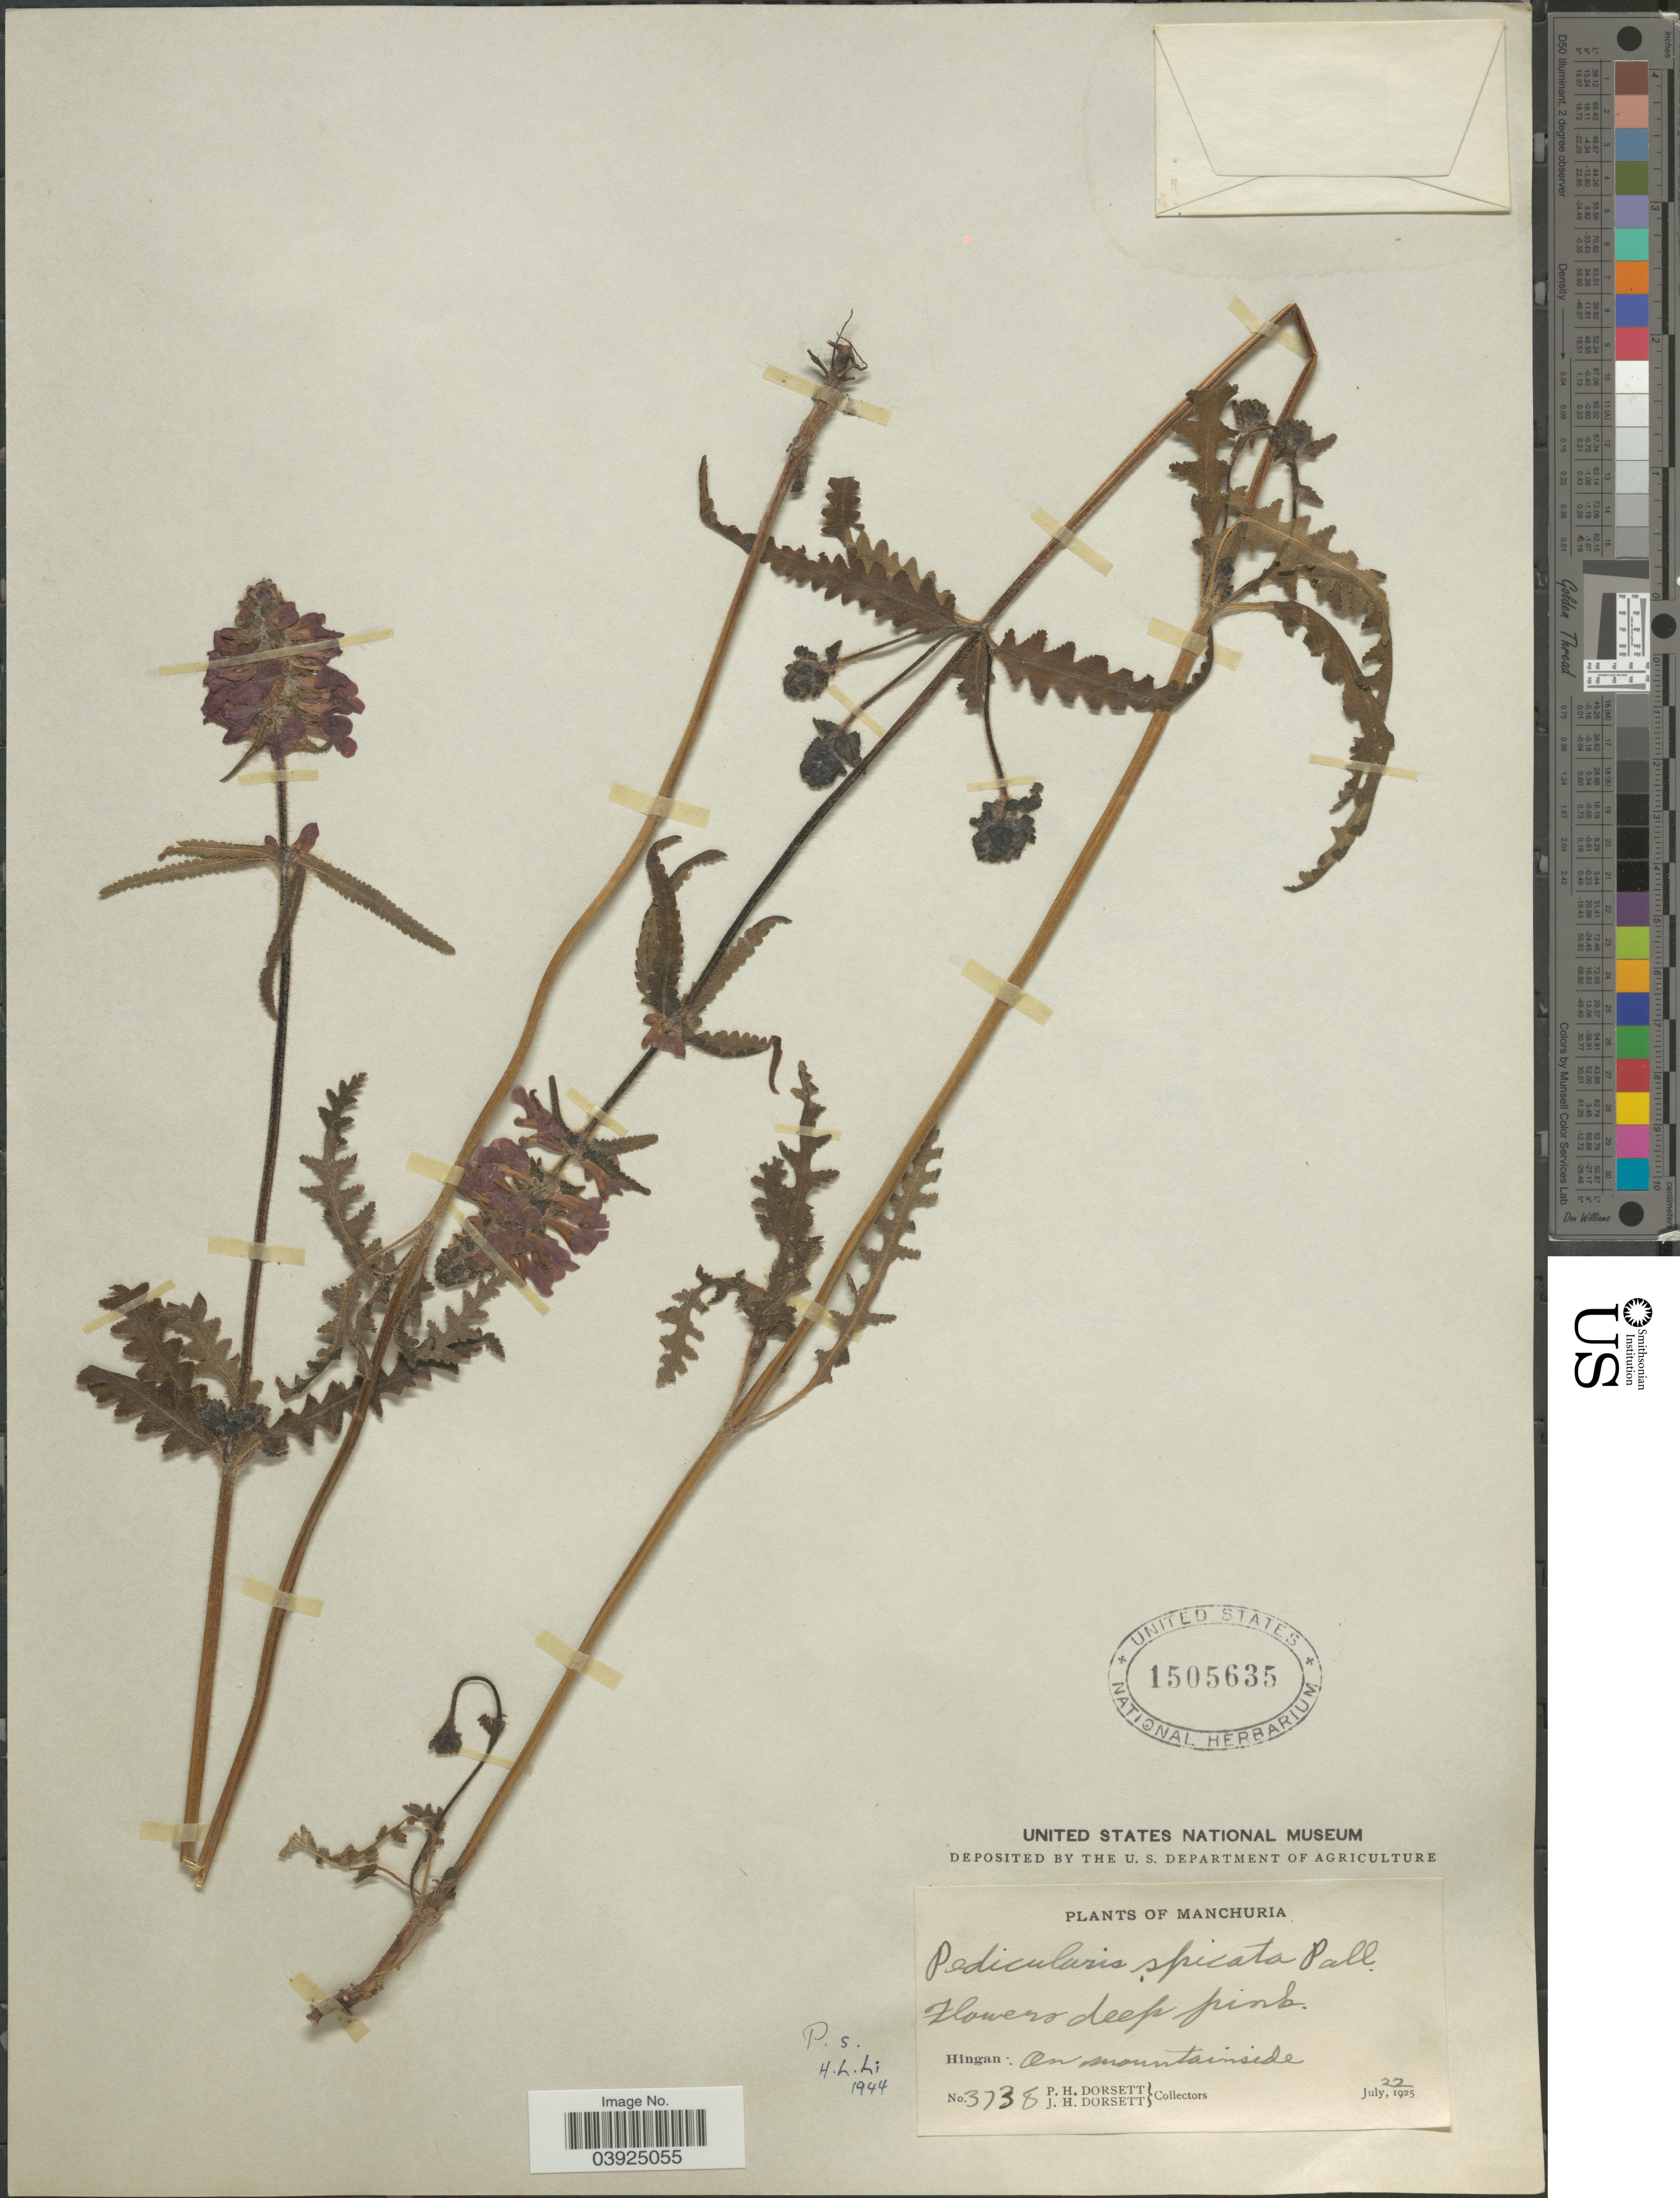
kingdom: Plantae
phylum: Tracheophyta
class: Magnoliopsida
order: Lamiales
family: Orobanchaceae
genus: Pedicularis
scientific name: Pedicularis spicata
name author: Pall.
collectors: P. H. Dorsett & J. Dorsett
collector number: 3738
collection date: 1925-07-22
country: China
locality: Manchuria. Hingan: on mountainside.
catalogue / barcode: US 1505635